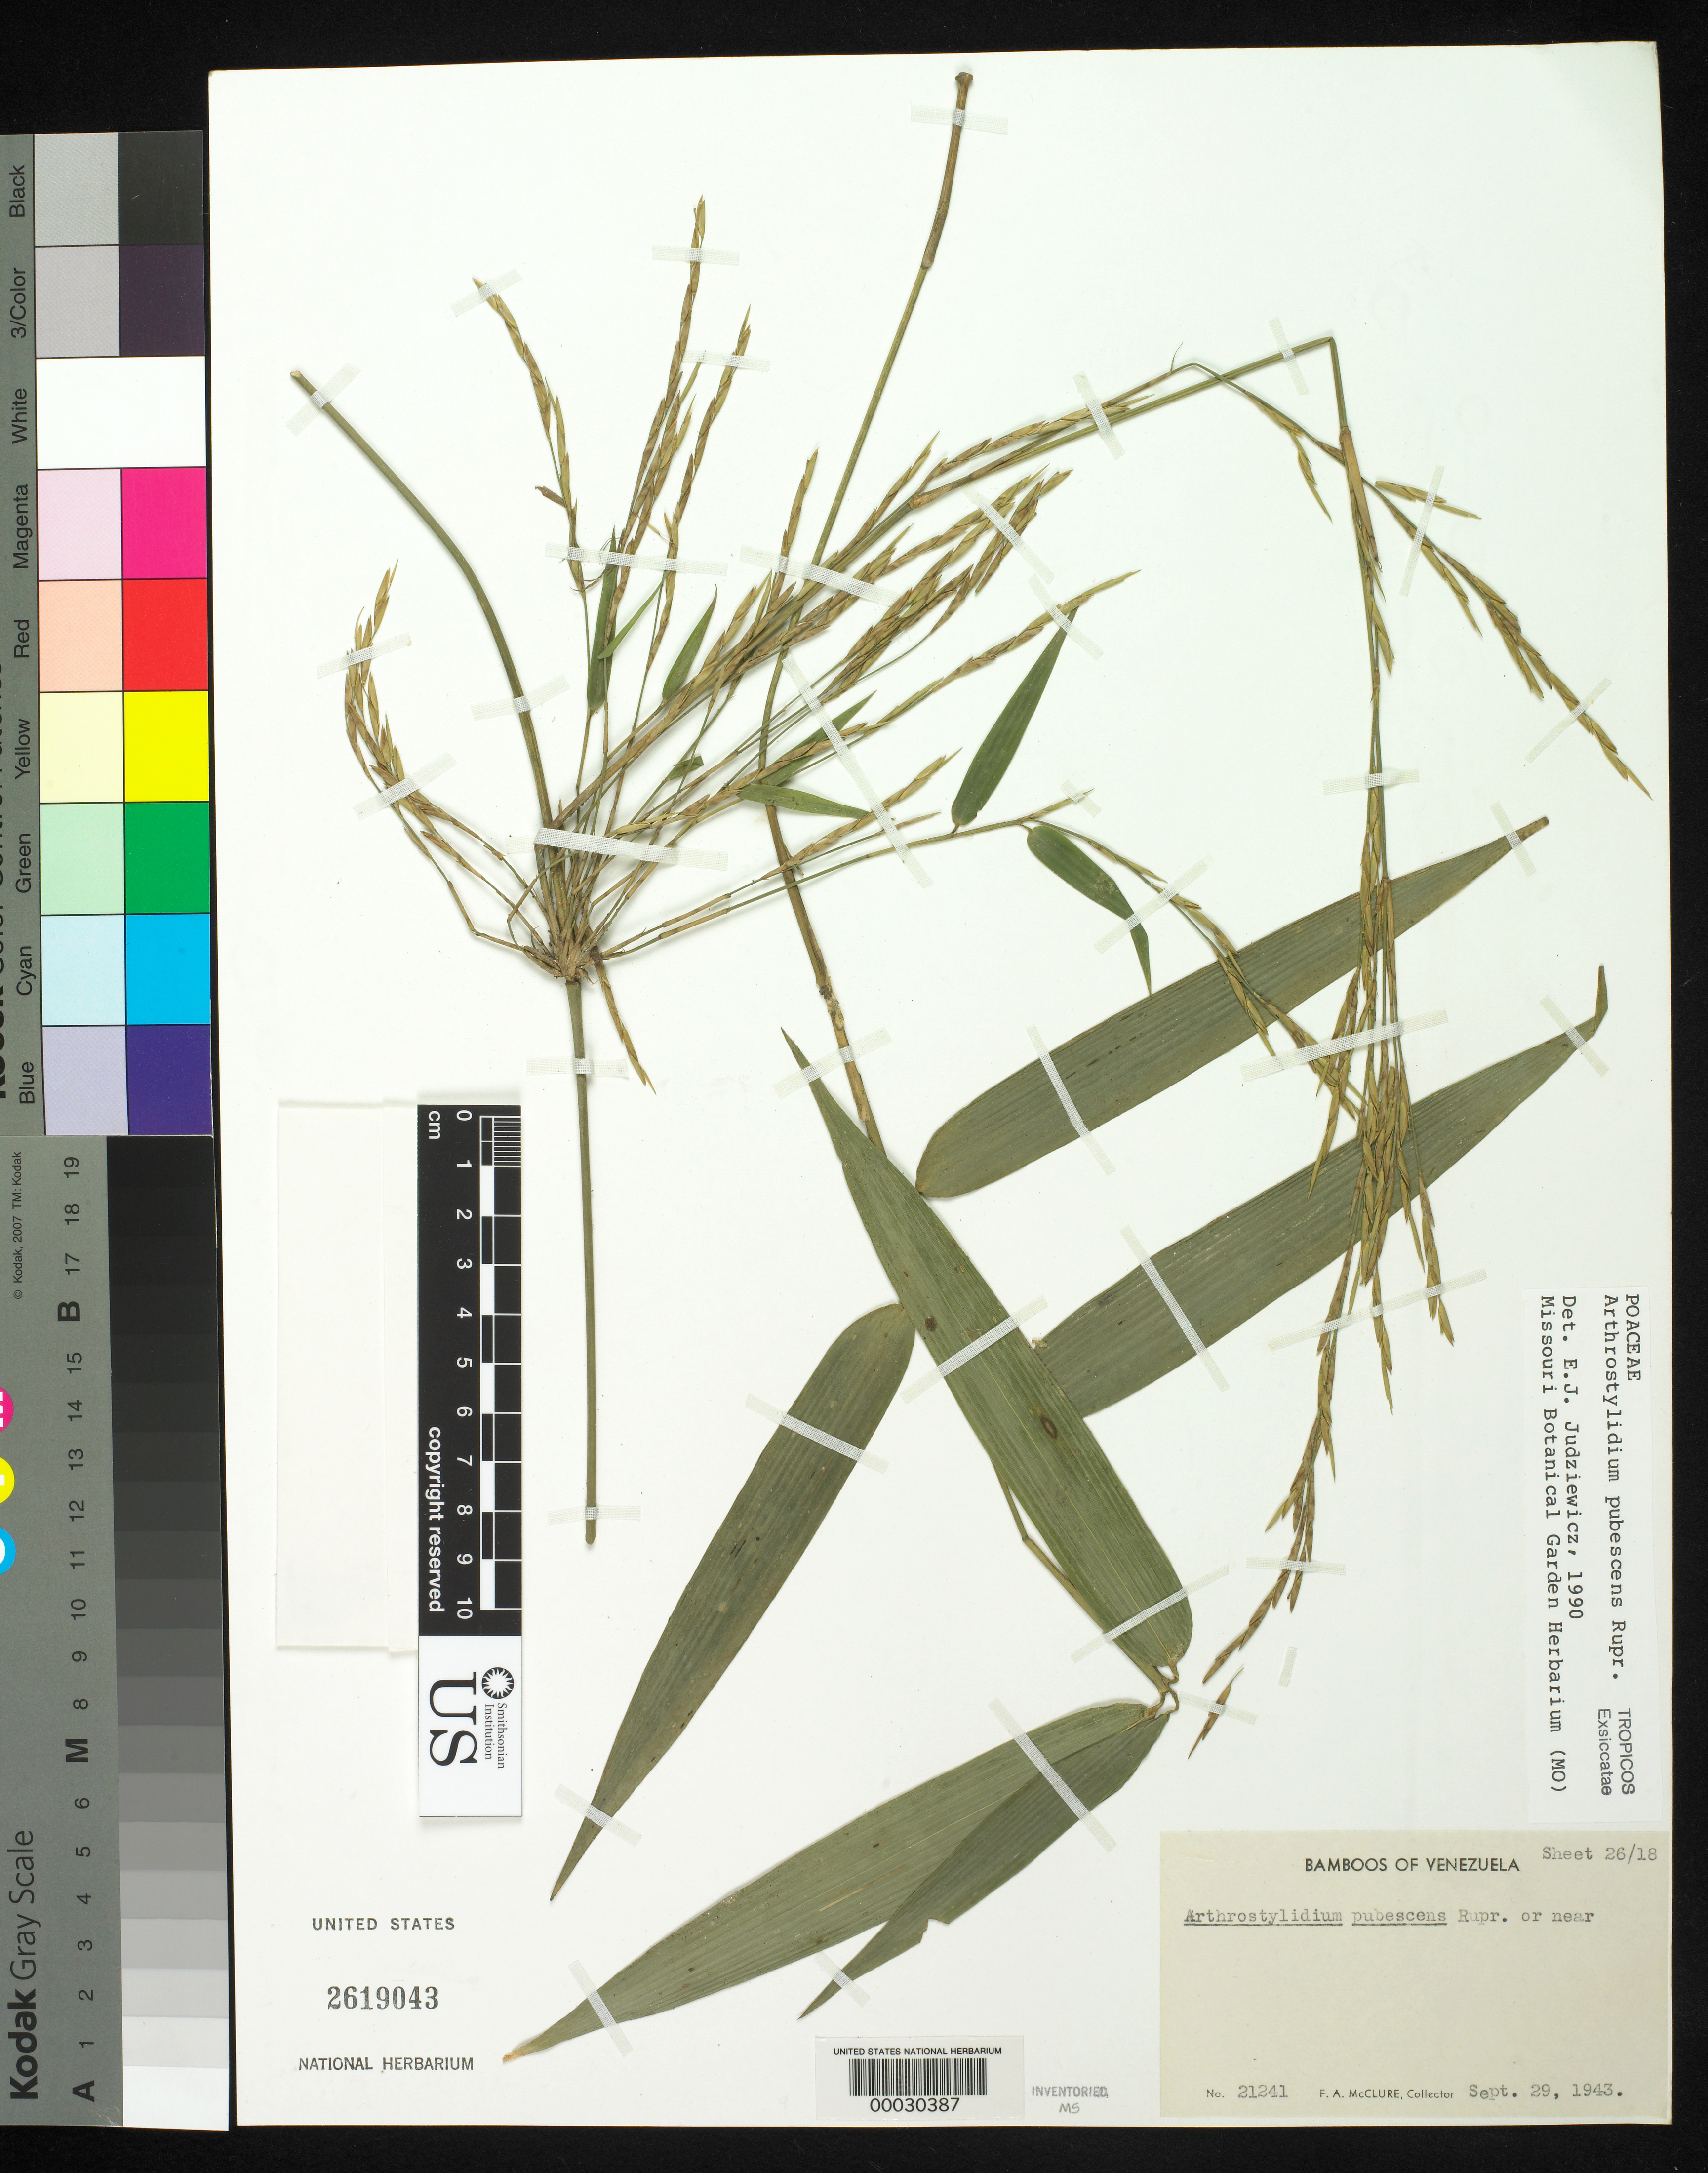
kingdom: Plantae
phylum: Tracheophyta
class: Liliopsida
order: Poales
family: Poaceae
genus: Arthrostylidium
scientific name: Arthrostylidium pubescens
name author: Rupr.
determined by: Judziewicz, E. J.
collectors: F. A. McClure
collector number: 21241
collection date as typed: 29 Sep 1943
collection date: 1943-09-29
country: Venezuela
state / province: Distrito Federal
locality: El junquito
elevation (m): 1200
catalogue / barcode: US 2619043